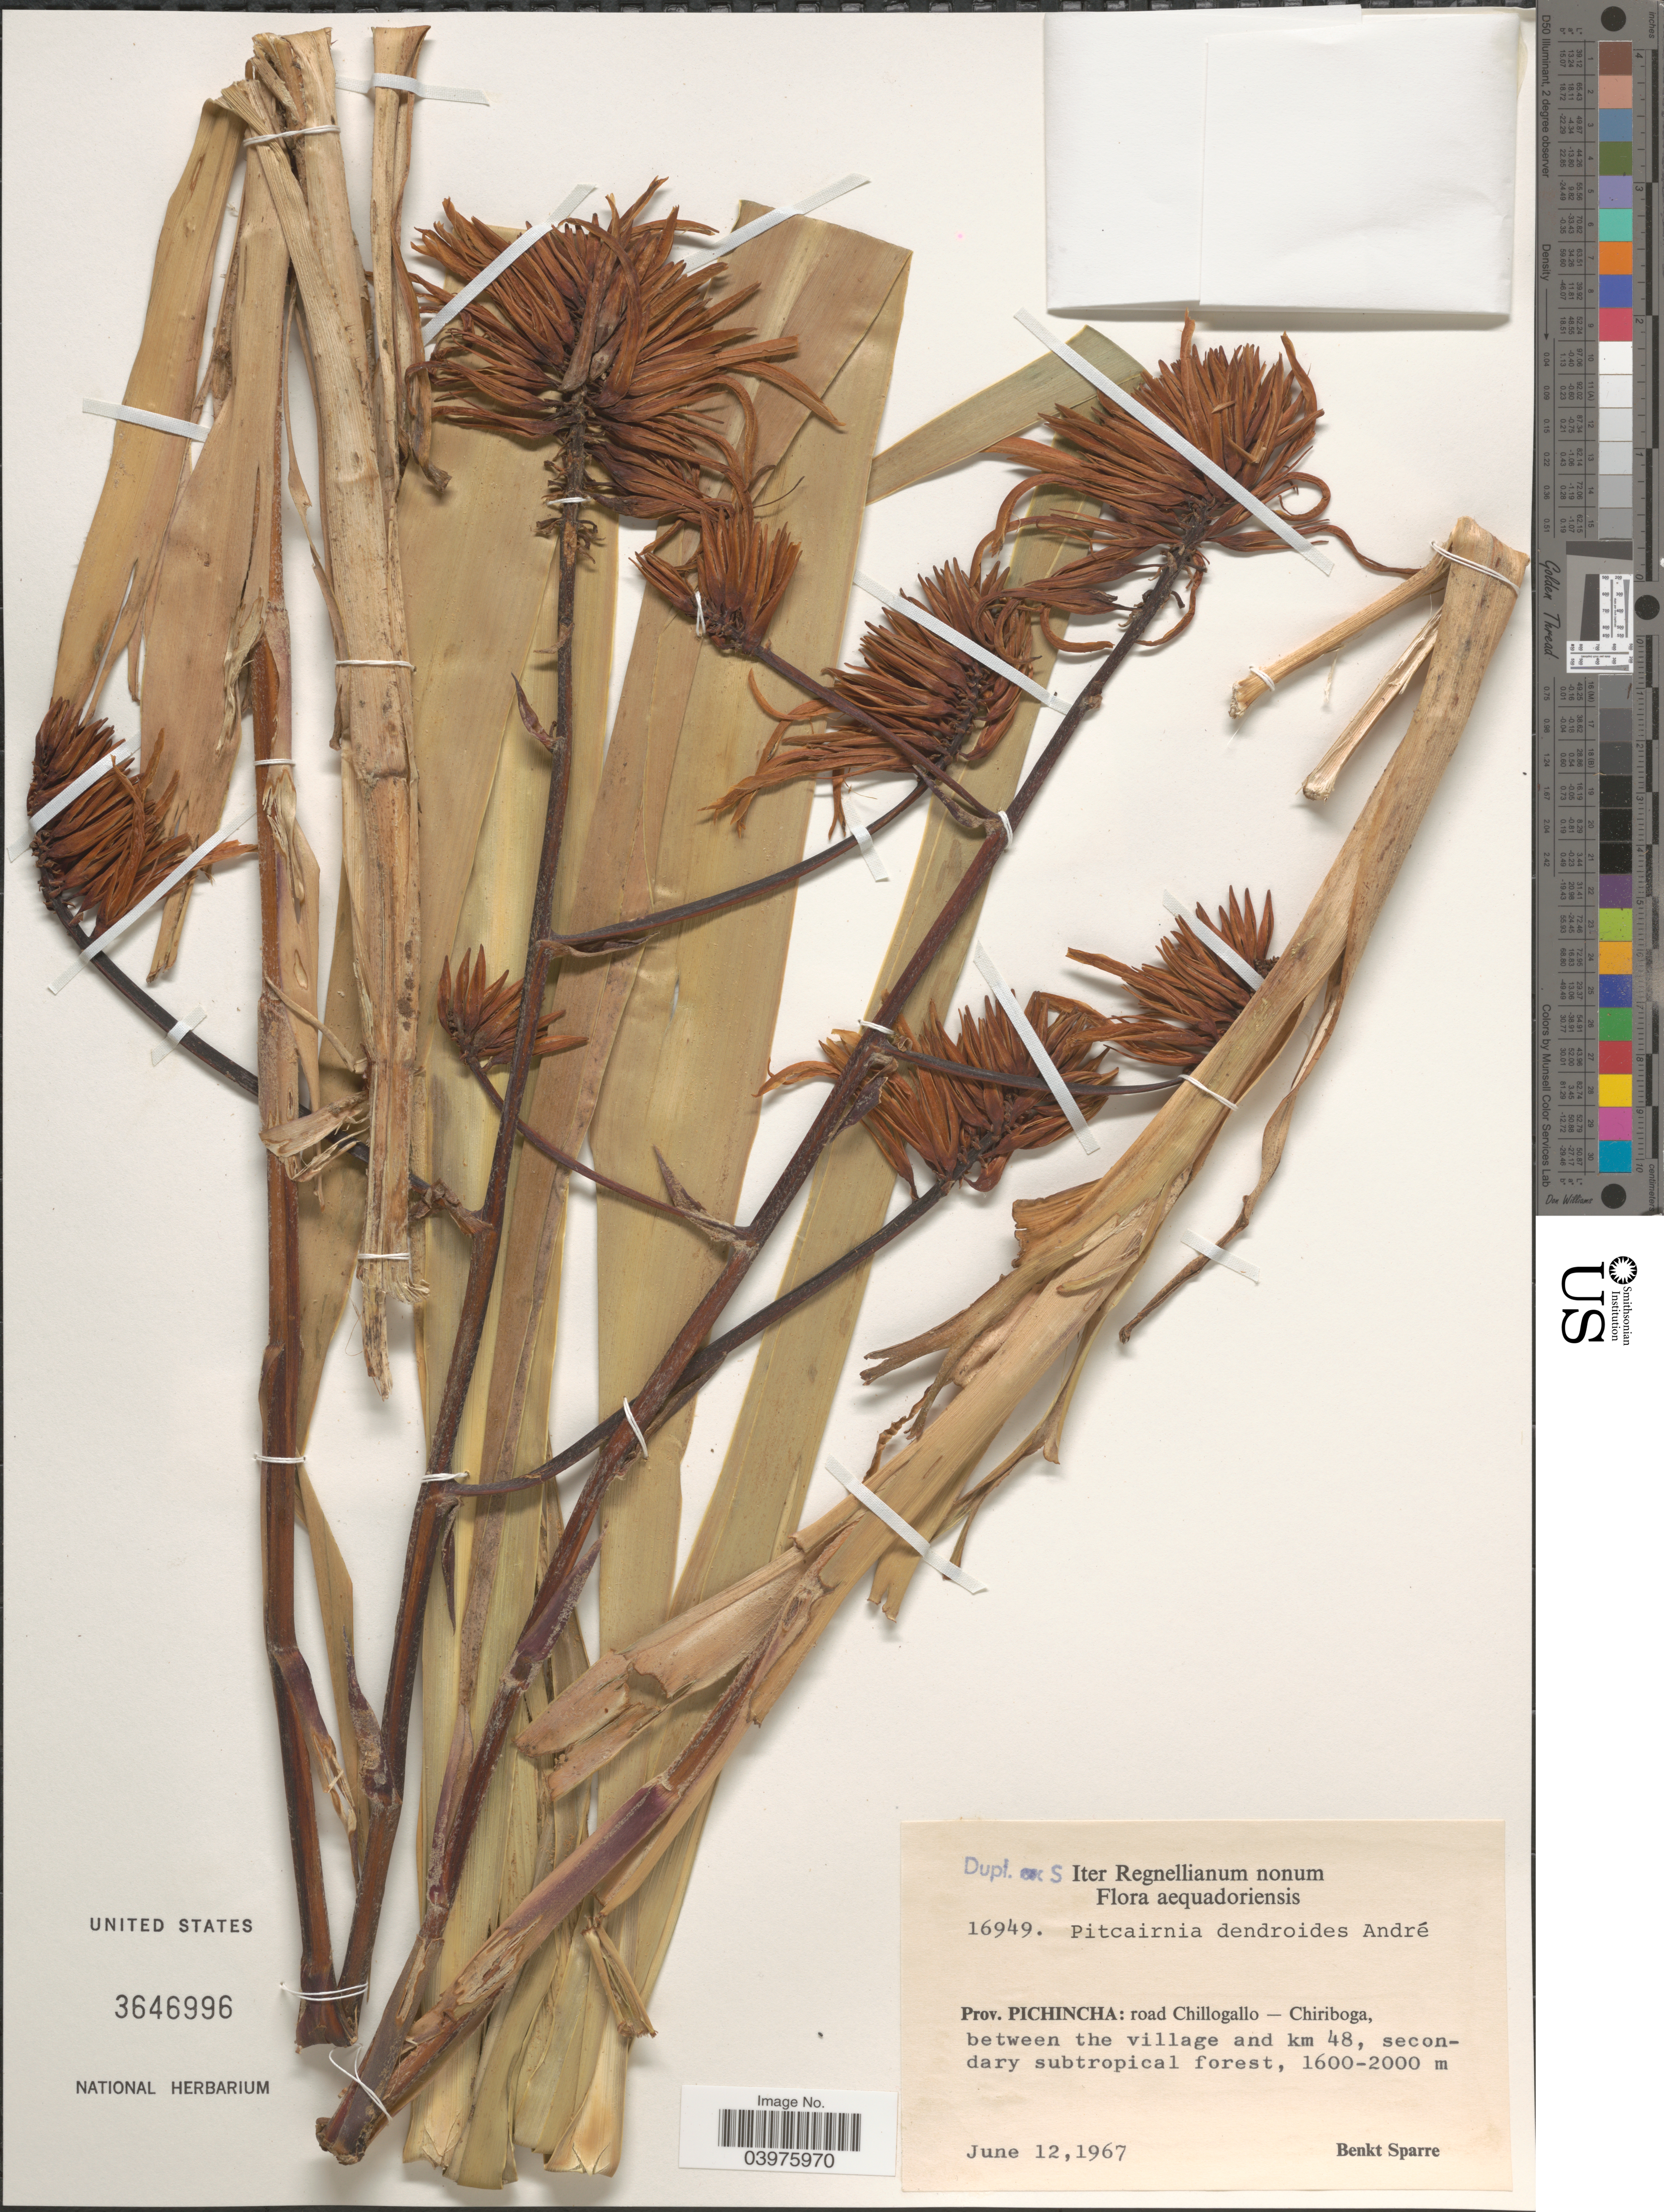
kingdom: Plantae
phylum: Tracheophyta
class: Liliopsida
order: Poales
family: Bromeliaceae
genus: Pitcairnia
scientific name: Pitcairnia dendroidea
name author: André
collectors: B. Sparre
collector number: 16949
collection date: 1967-06-12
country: Ecuador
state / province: Pichincha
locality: Road Chillogallo - Chiriboga, between the village and km 48, secondary subtropical forest.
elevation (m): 1600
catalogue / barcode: US 3646996